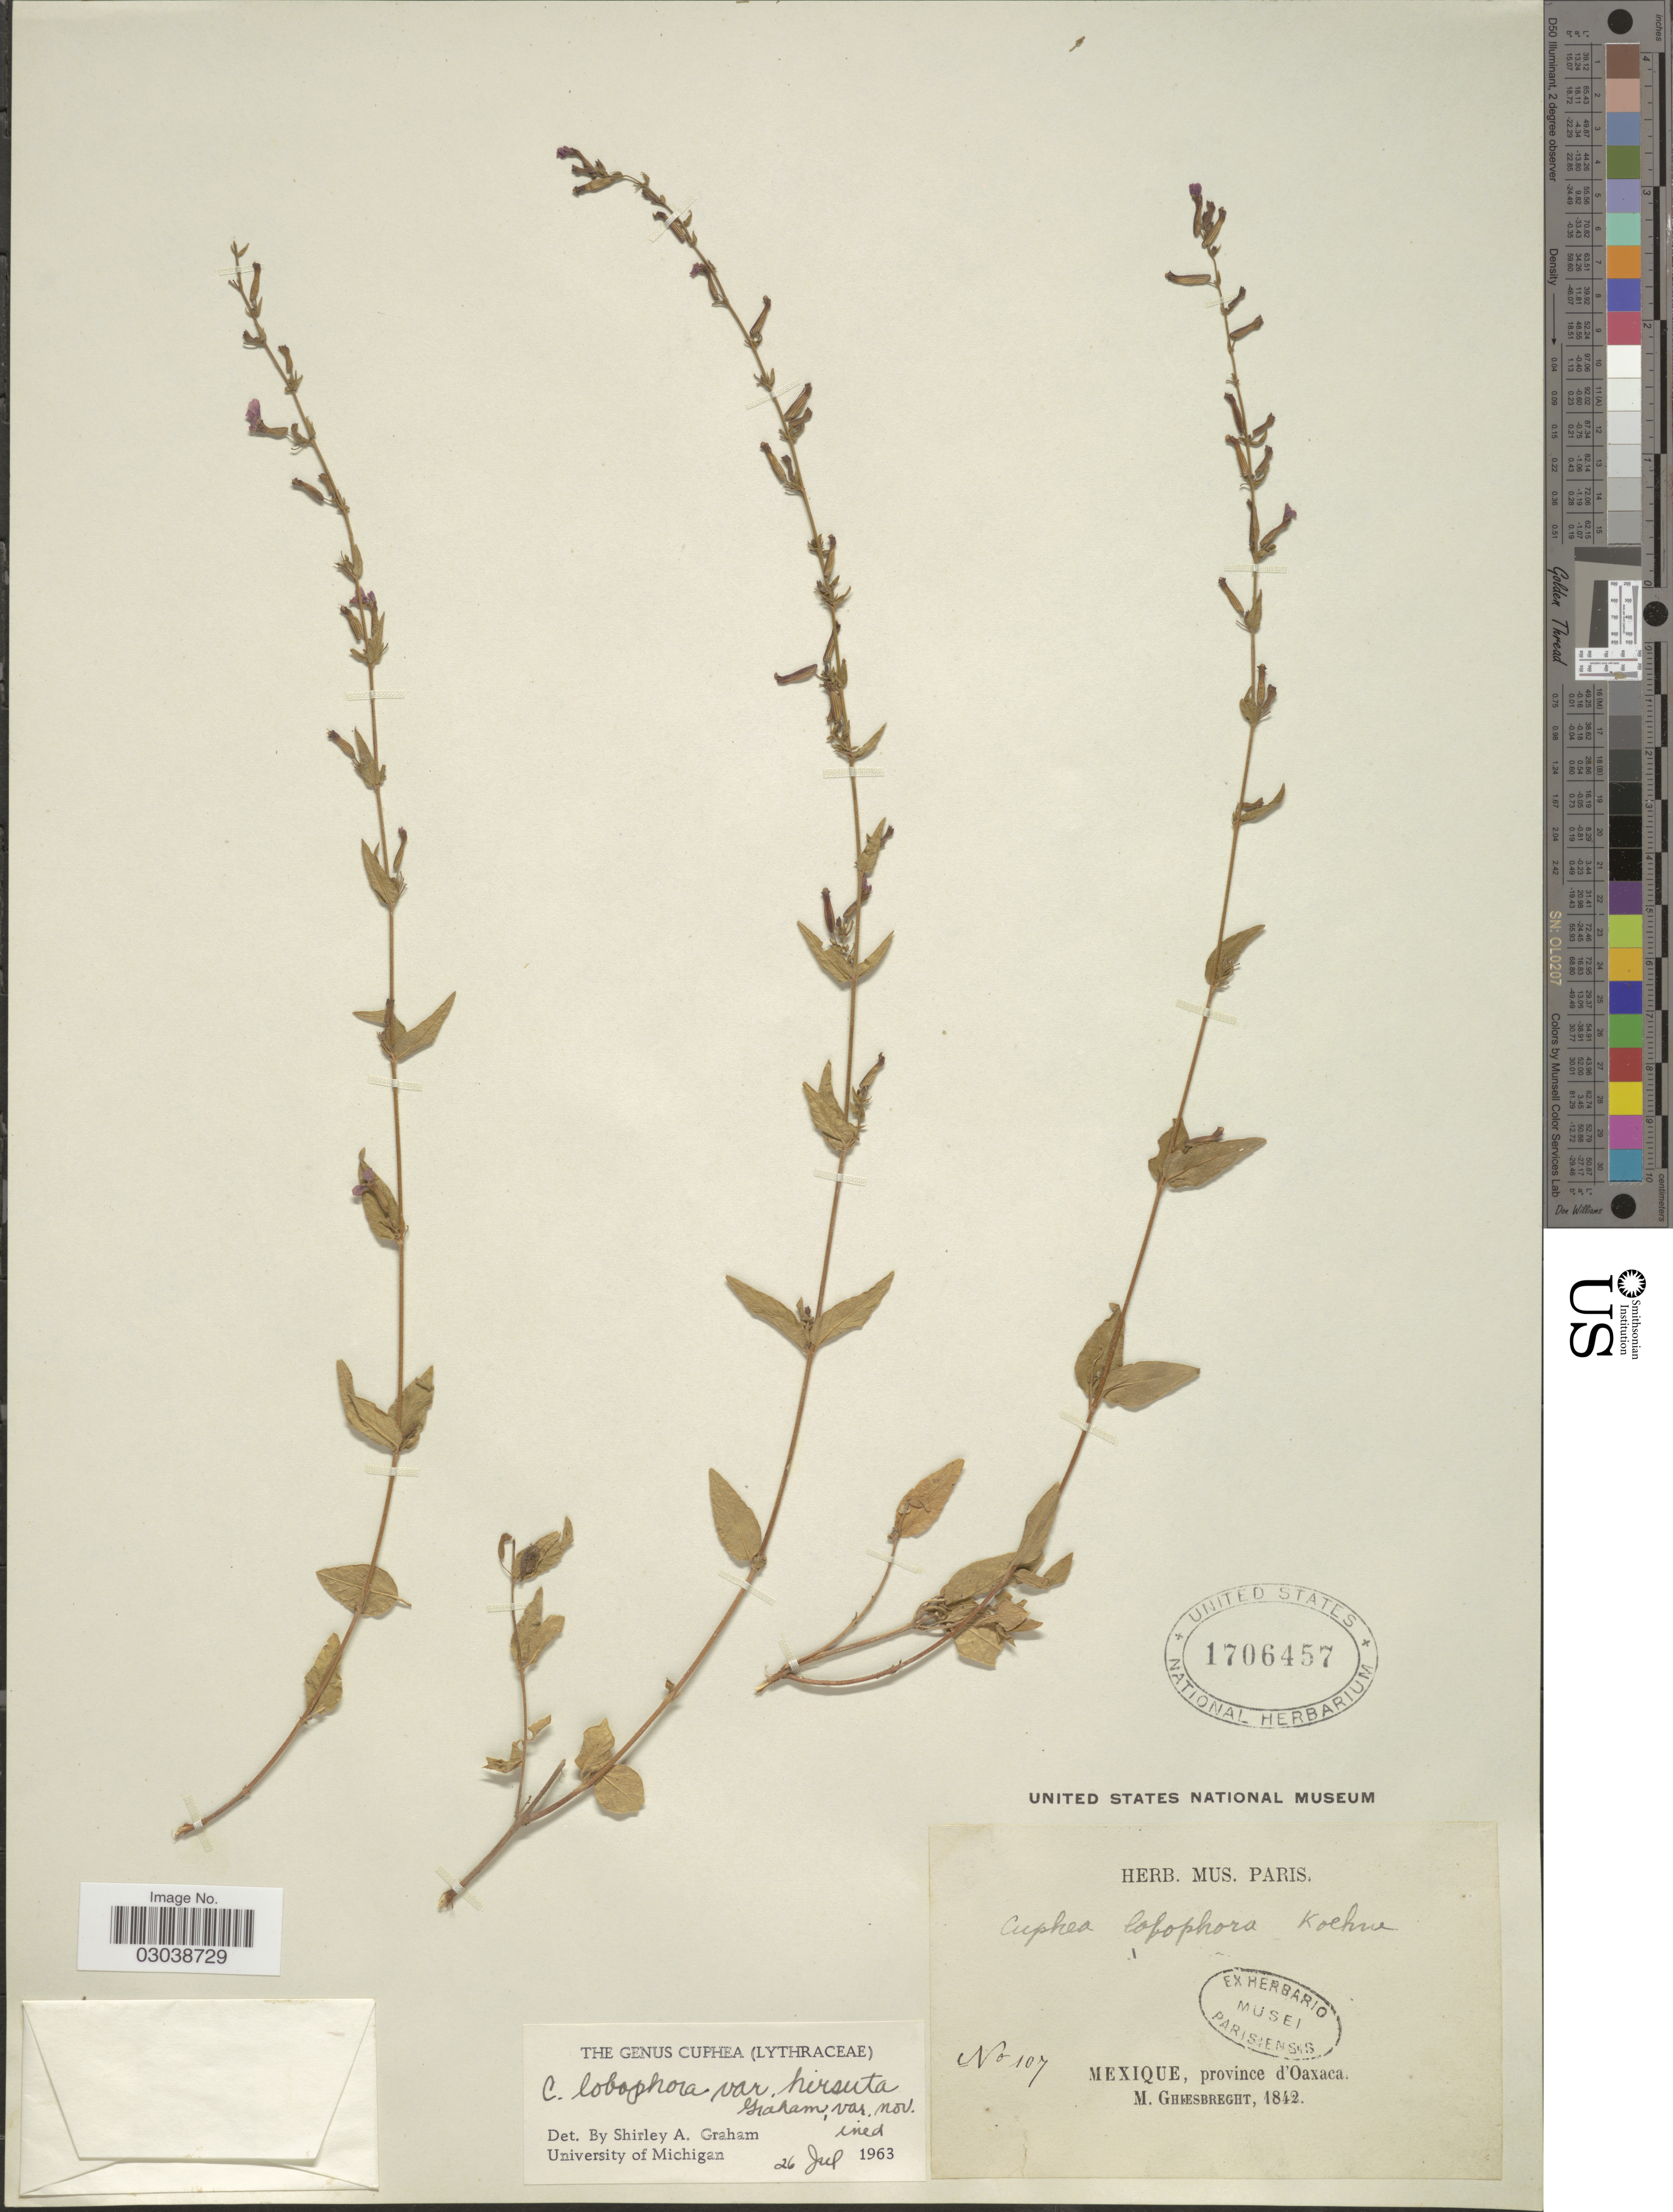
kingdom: Plantae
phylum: Tracheophyta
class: Magnoliopsida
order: Myrtales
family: Lythraceae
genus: Cuphea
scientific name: Cuphea lobophora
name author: Koehne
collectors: M. Ghiesbreght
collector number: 107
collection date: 1842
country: Mexico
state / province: Oaxaca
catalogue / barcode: US 1706457